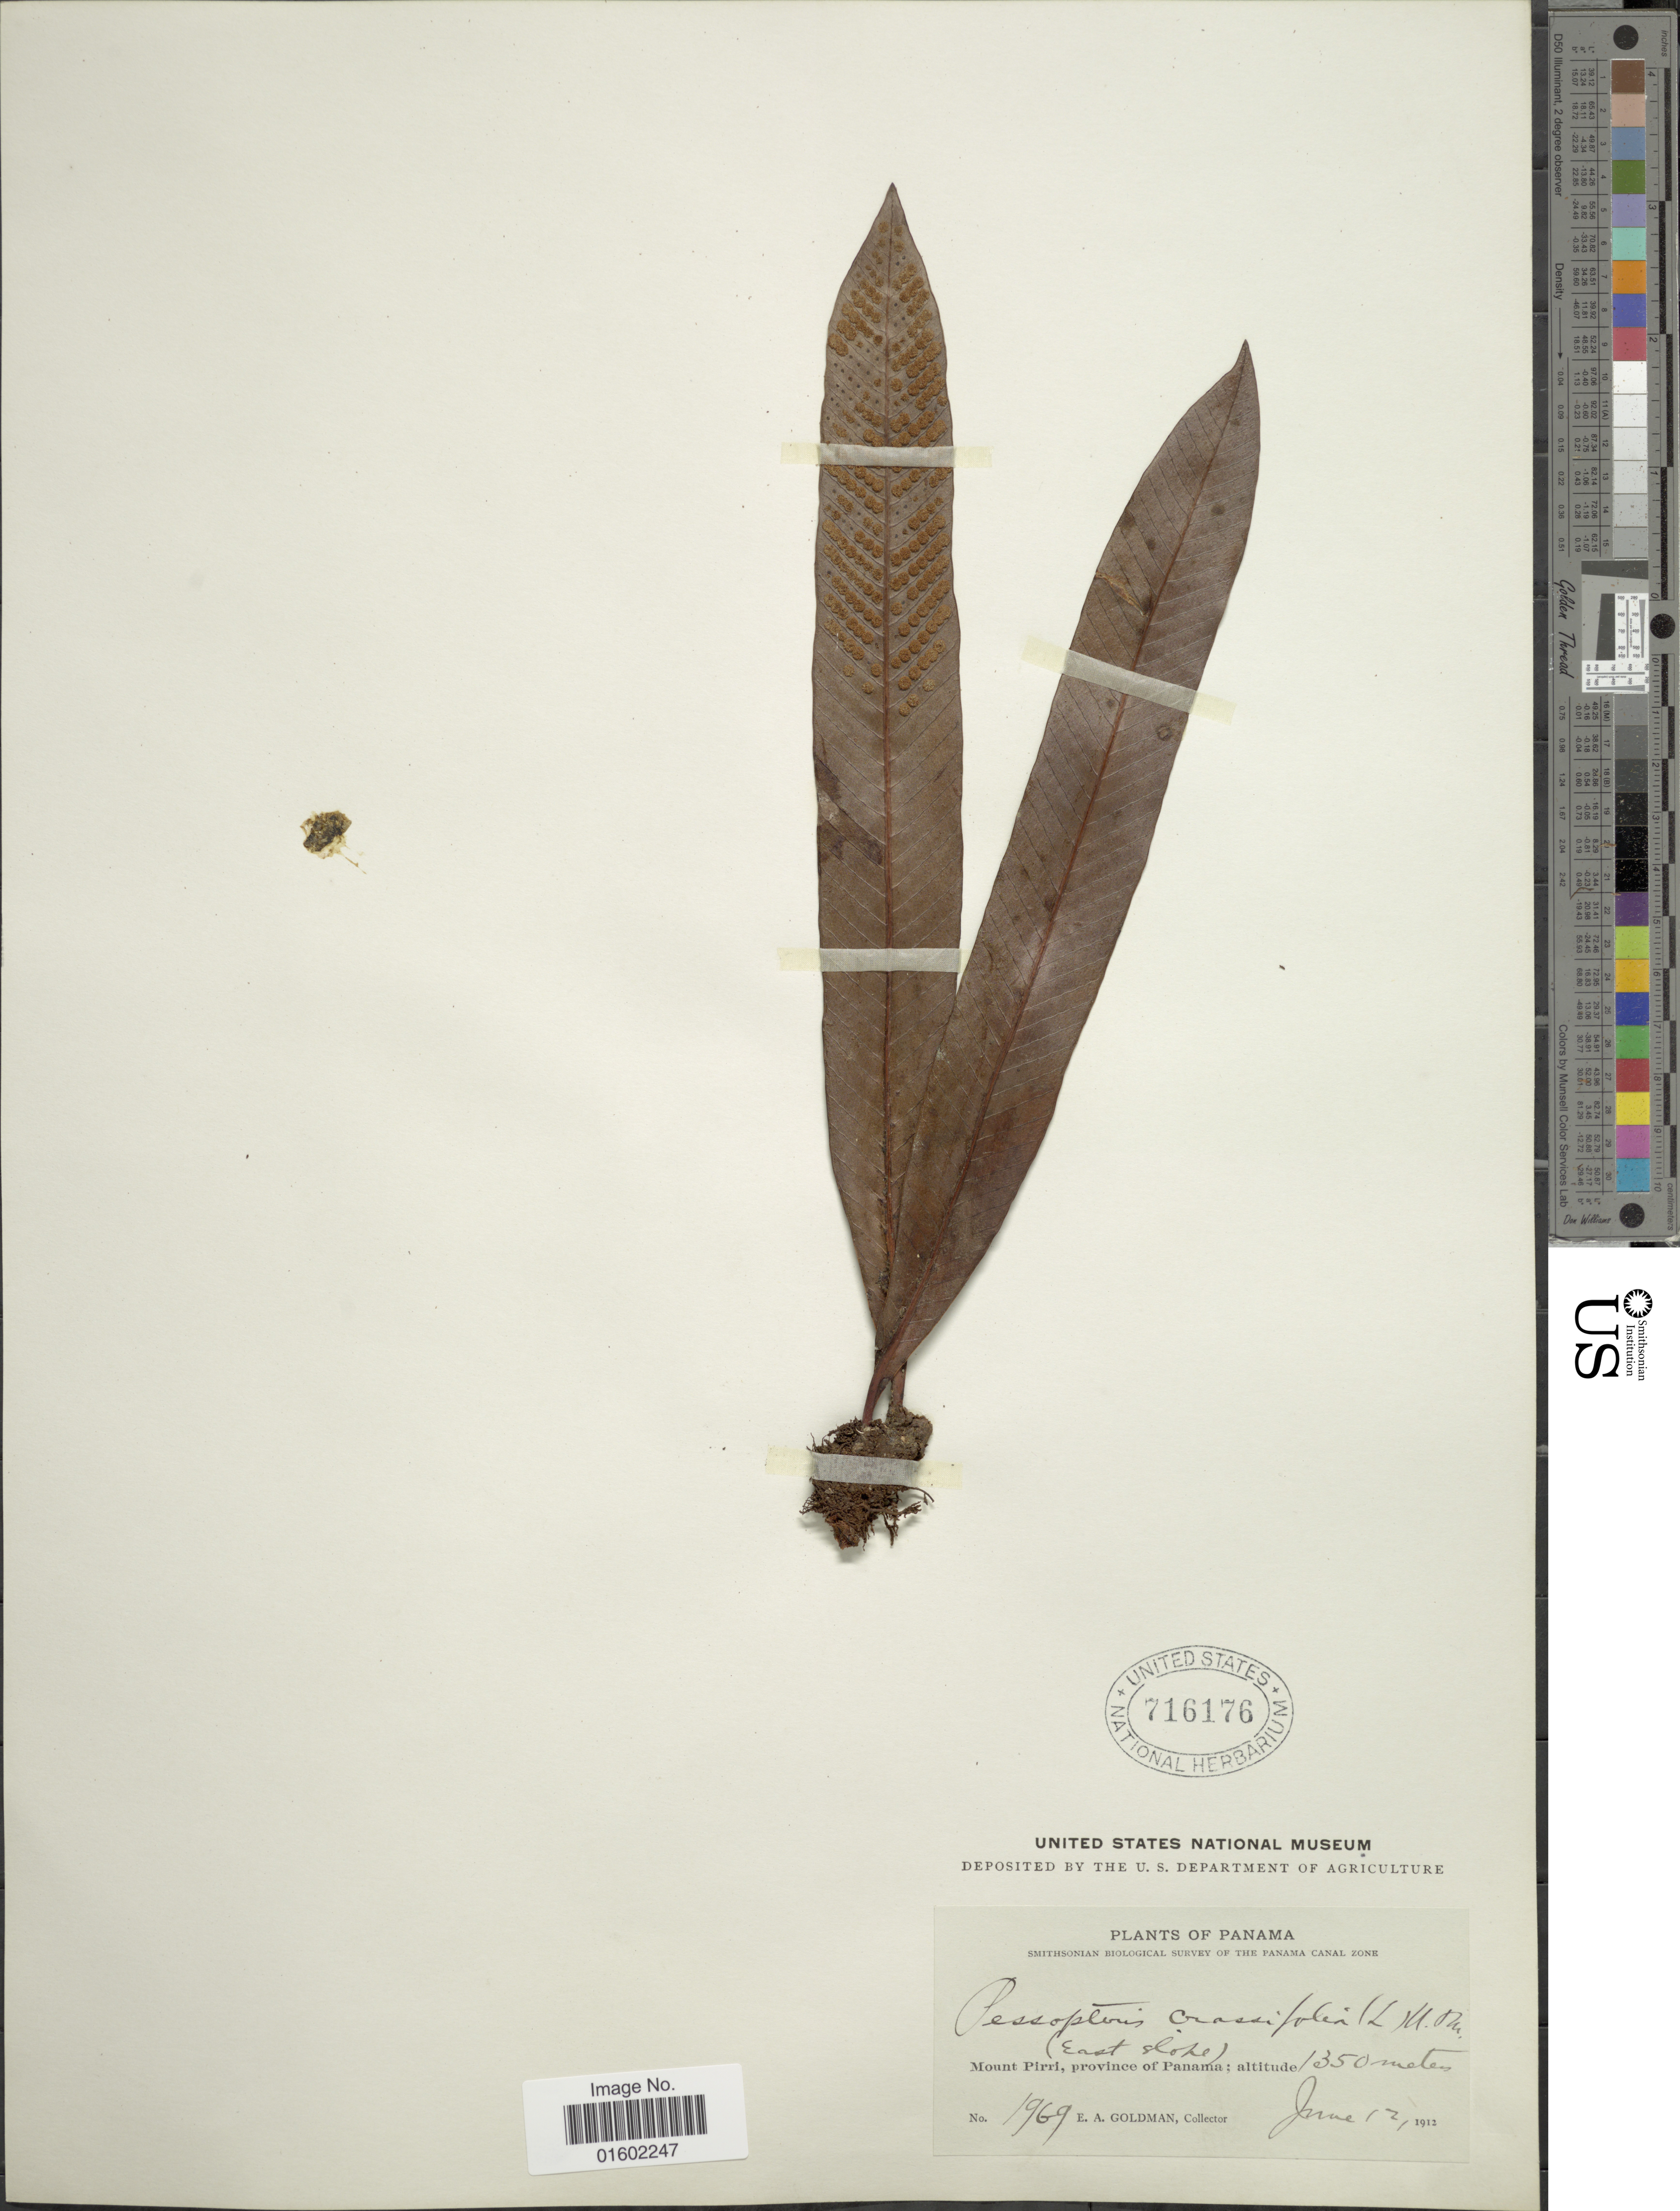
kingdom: Plantae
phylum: Tracheophyta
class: Polypodiopsida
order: Polypodiales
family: Polypodiaceae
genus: Niphidium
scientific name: Niphidium crassifolium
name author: (L.) Lellinger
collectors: E. A. Goldman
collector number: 1969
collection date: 1912-06-12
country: Panama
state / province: Panamá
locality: Mount Pirri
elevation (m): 1350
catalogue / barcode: US 716176